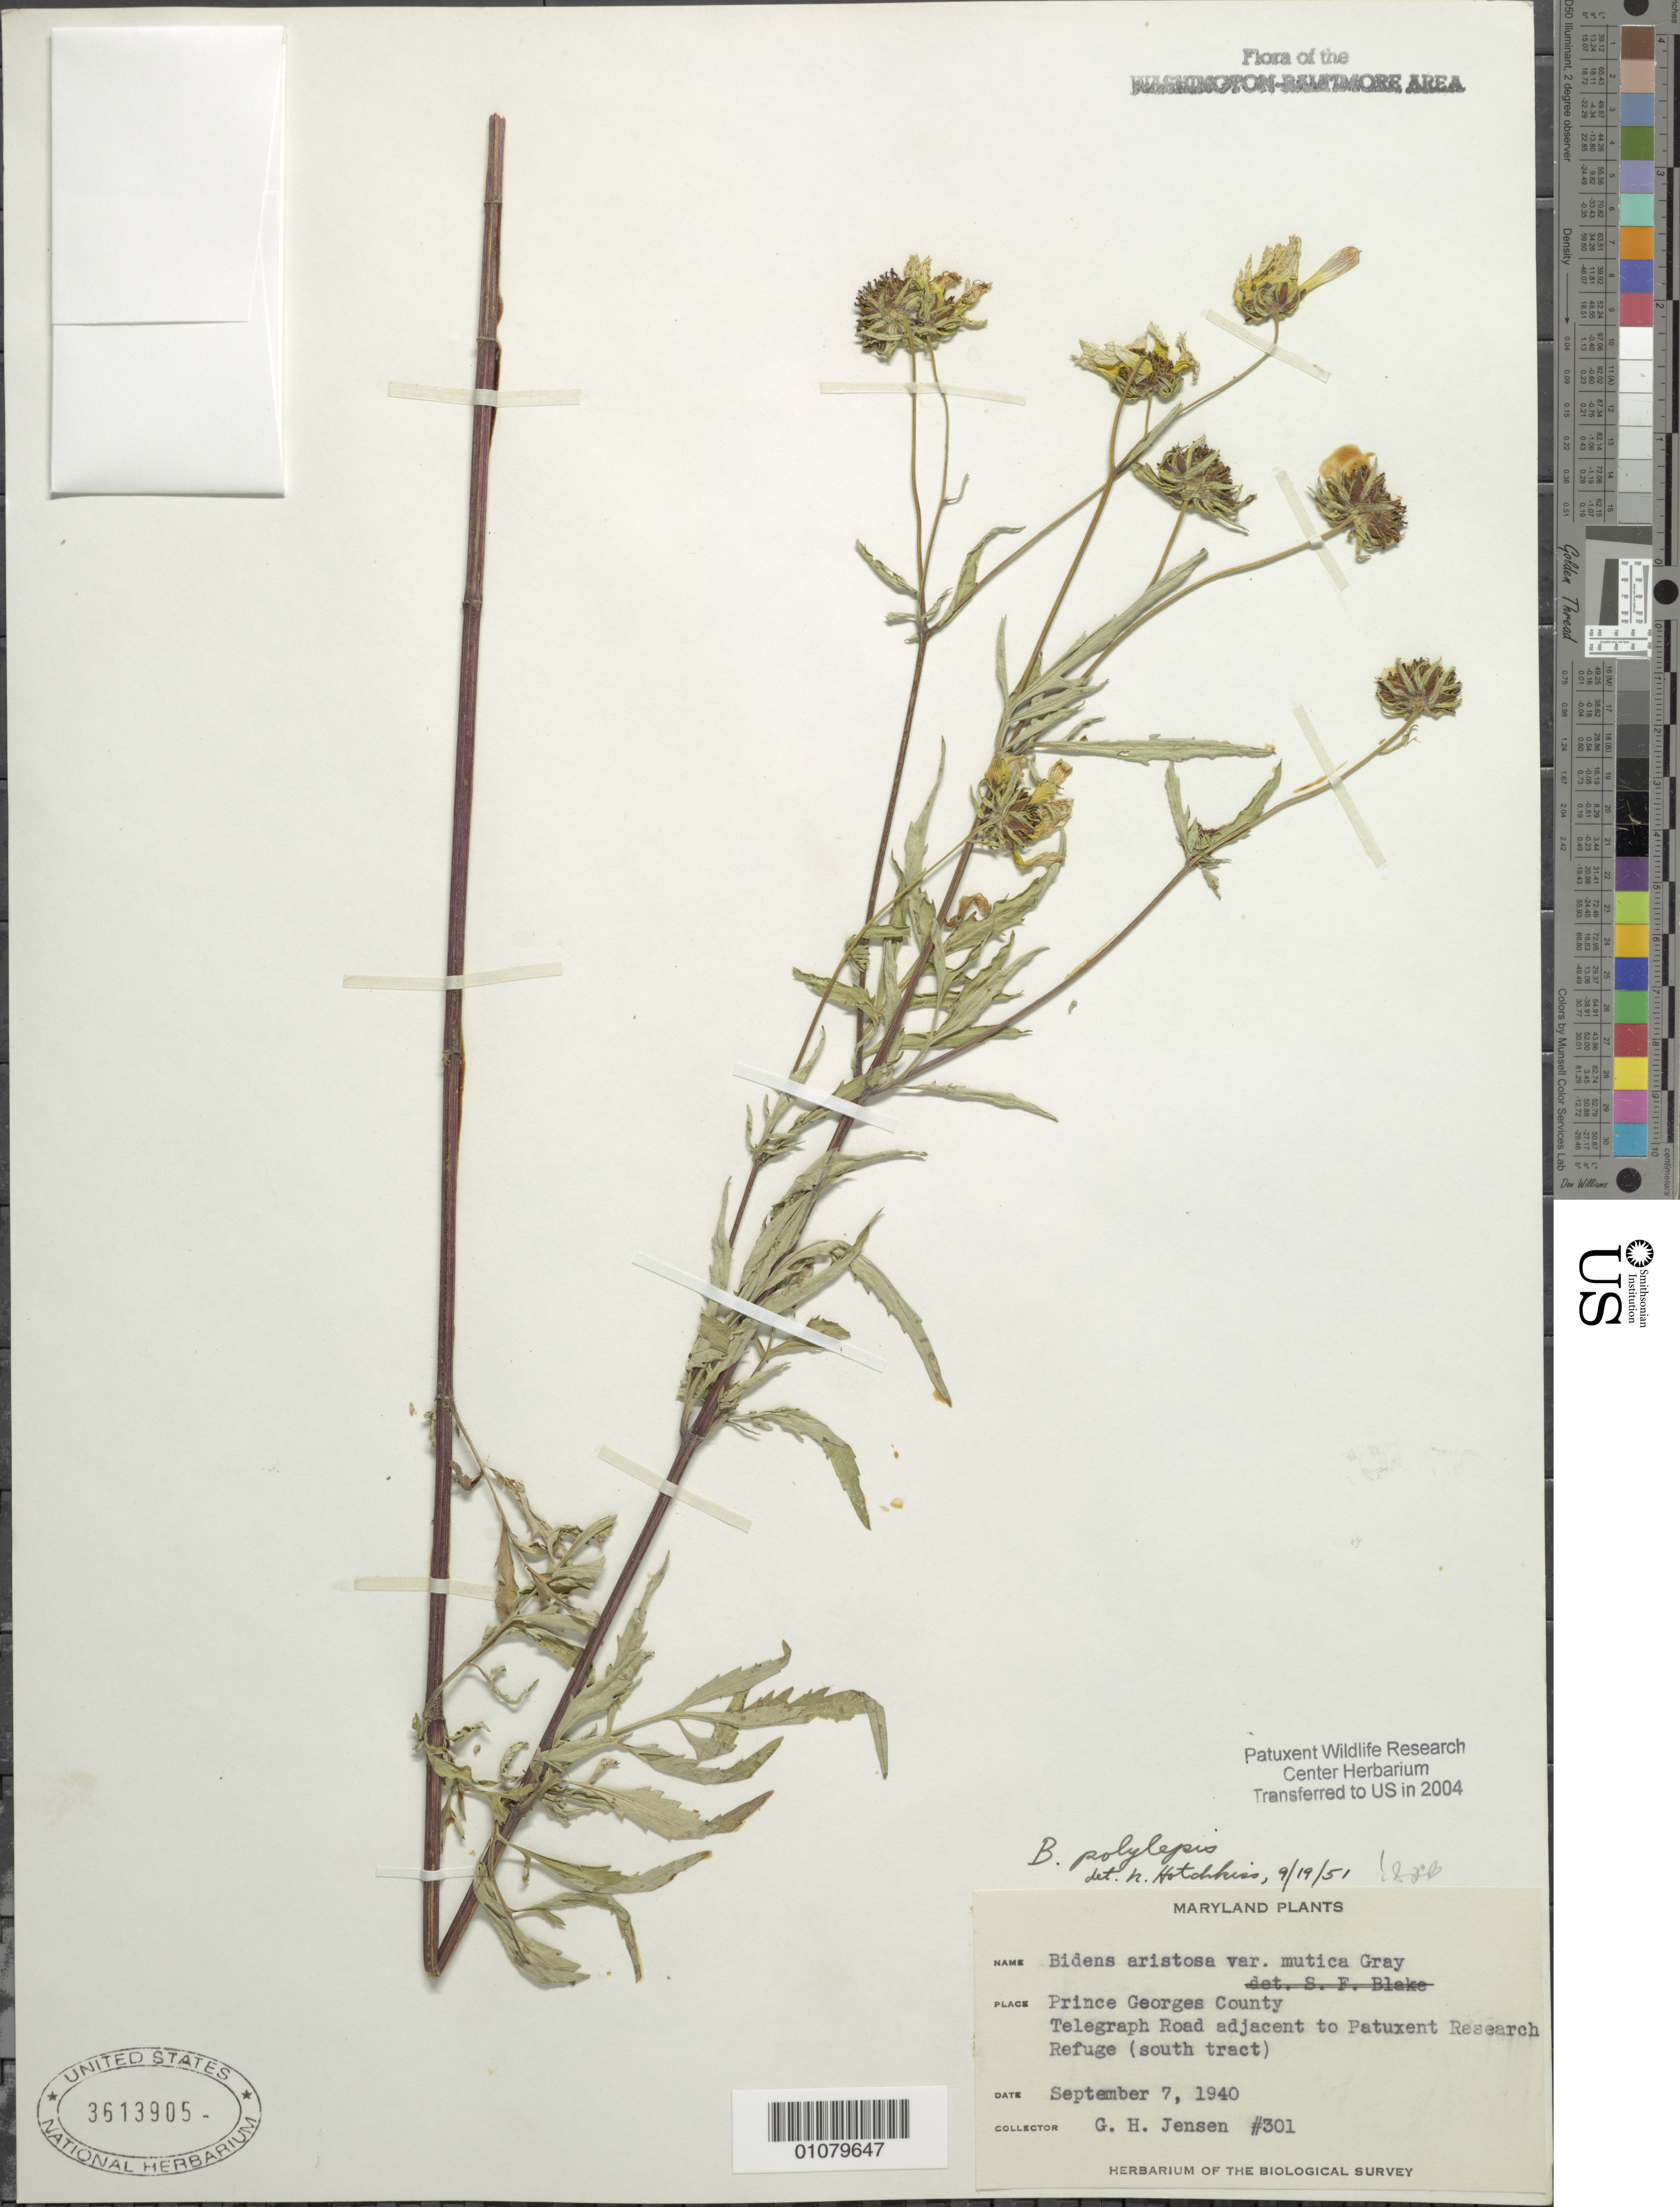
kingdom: Plantae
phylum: Tracheophyta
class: Magnoliopsida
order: Asterales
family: Asteraceae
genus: Bidens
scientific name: Bidens polylepis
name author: S.F. Blake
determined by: Hotchkiss, N.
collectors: G. H. Jensen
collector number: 301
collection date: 1940-09-07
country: United States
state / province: Maryland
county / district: Prince George's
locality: Patuxent Wildlife Refuge, Telegraph Rd.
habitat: S. tract.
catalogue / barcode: US 3613905